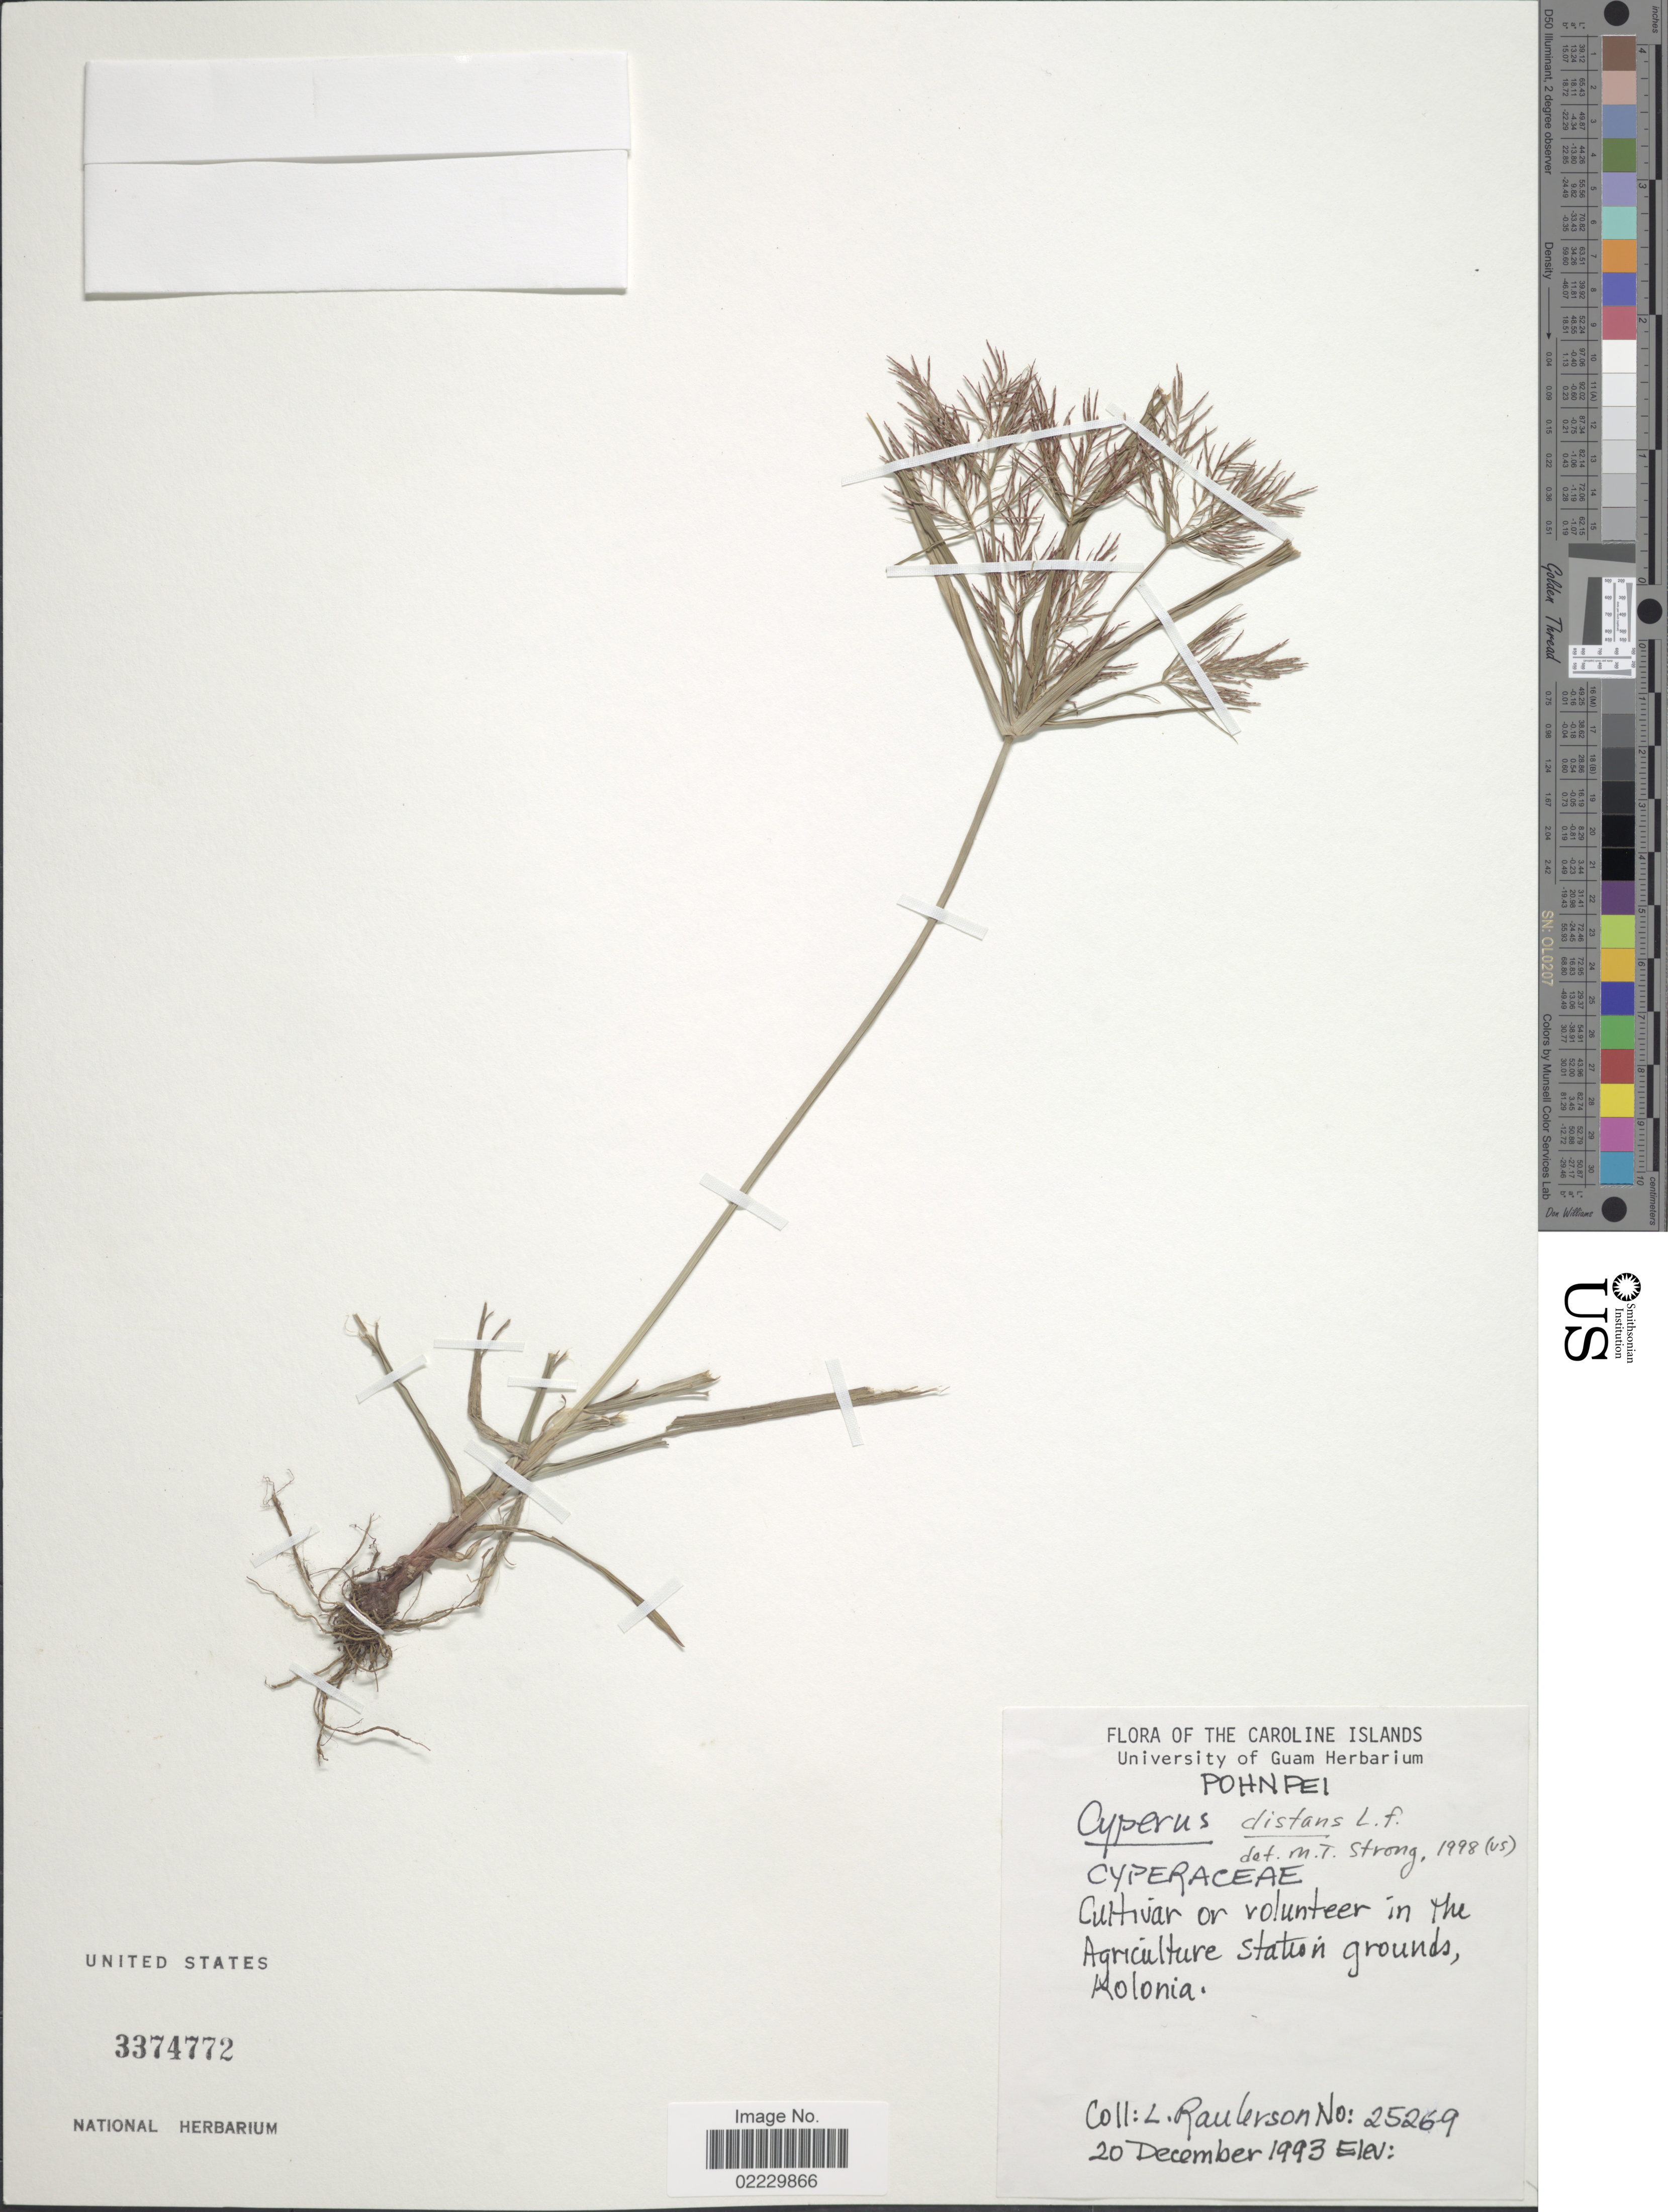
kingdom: Plantae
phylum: Tracheophyta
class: Liliopsida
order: Poales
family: Cyperaceae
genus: Cyperus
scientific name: Cyperus distans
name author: L. f.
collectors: L. Raulerson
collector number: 25269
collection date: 1993-12-20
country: Micronesia, Federated States of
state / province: Pohnpei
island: Pohnpei [Ponape]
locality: Caroline Islands. Cultivar of volunteer in the Agriculture Station grounds, Kolonia [interpreted]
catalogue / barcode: US 3374772